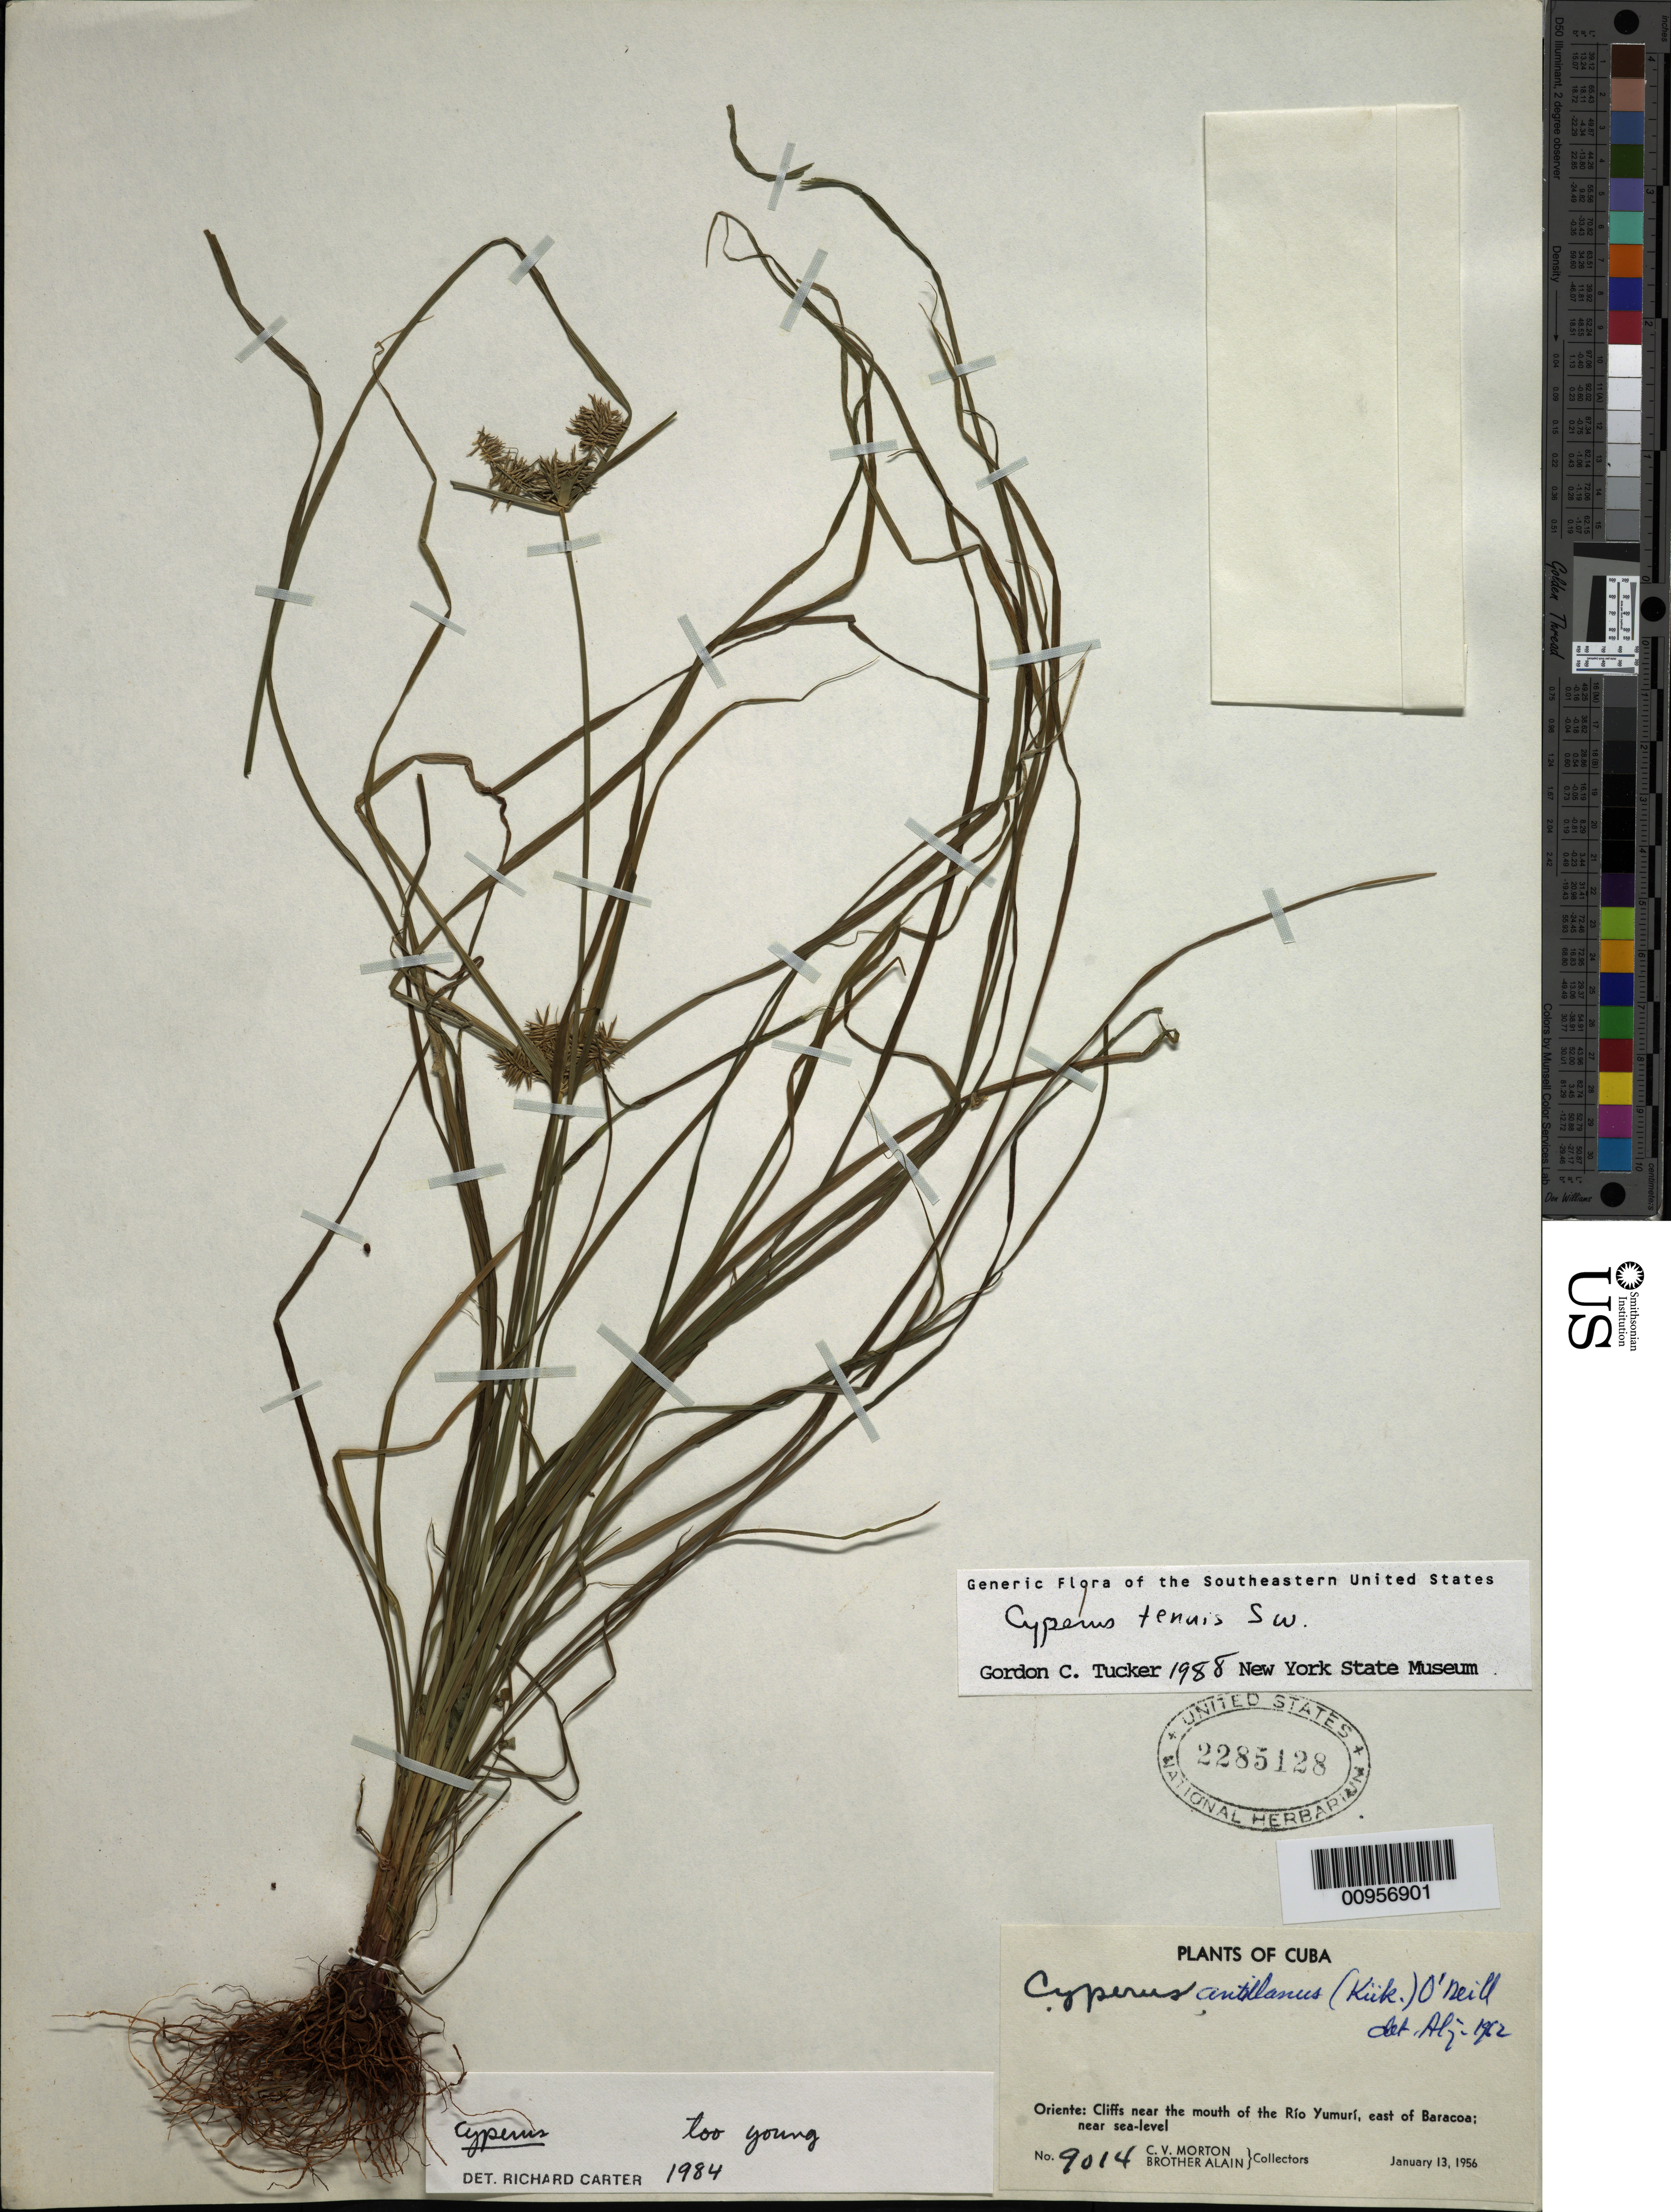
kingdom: Plantae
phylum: Tracheophyta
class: Liliopsida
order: Poales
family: Cyperaceae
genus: Cyperus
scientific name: Cyperus tenuis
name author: Sw.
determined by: Tucker, G. C.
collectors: C. V. Morton & A. H. Liogier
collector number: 9014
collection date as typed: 13 Jan 1956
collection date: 1956-01-13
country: Cuba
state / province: Guantanamo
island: Cuba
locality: Cliffs near the mouth of the Río Yumurí, E of Baracoa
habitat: Cliffs near the mouth of the rio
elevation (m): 0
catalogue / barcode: US 2285128